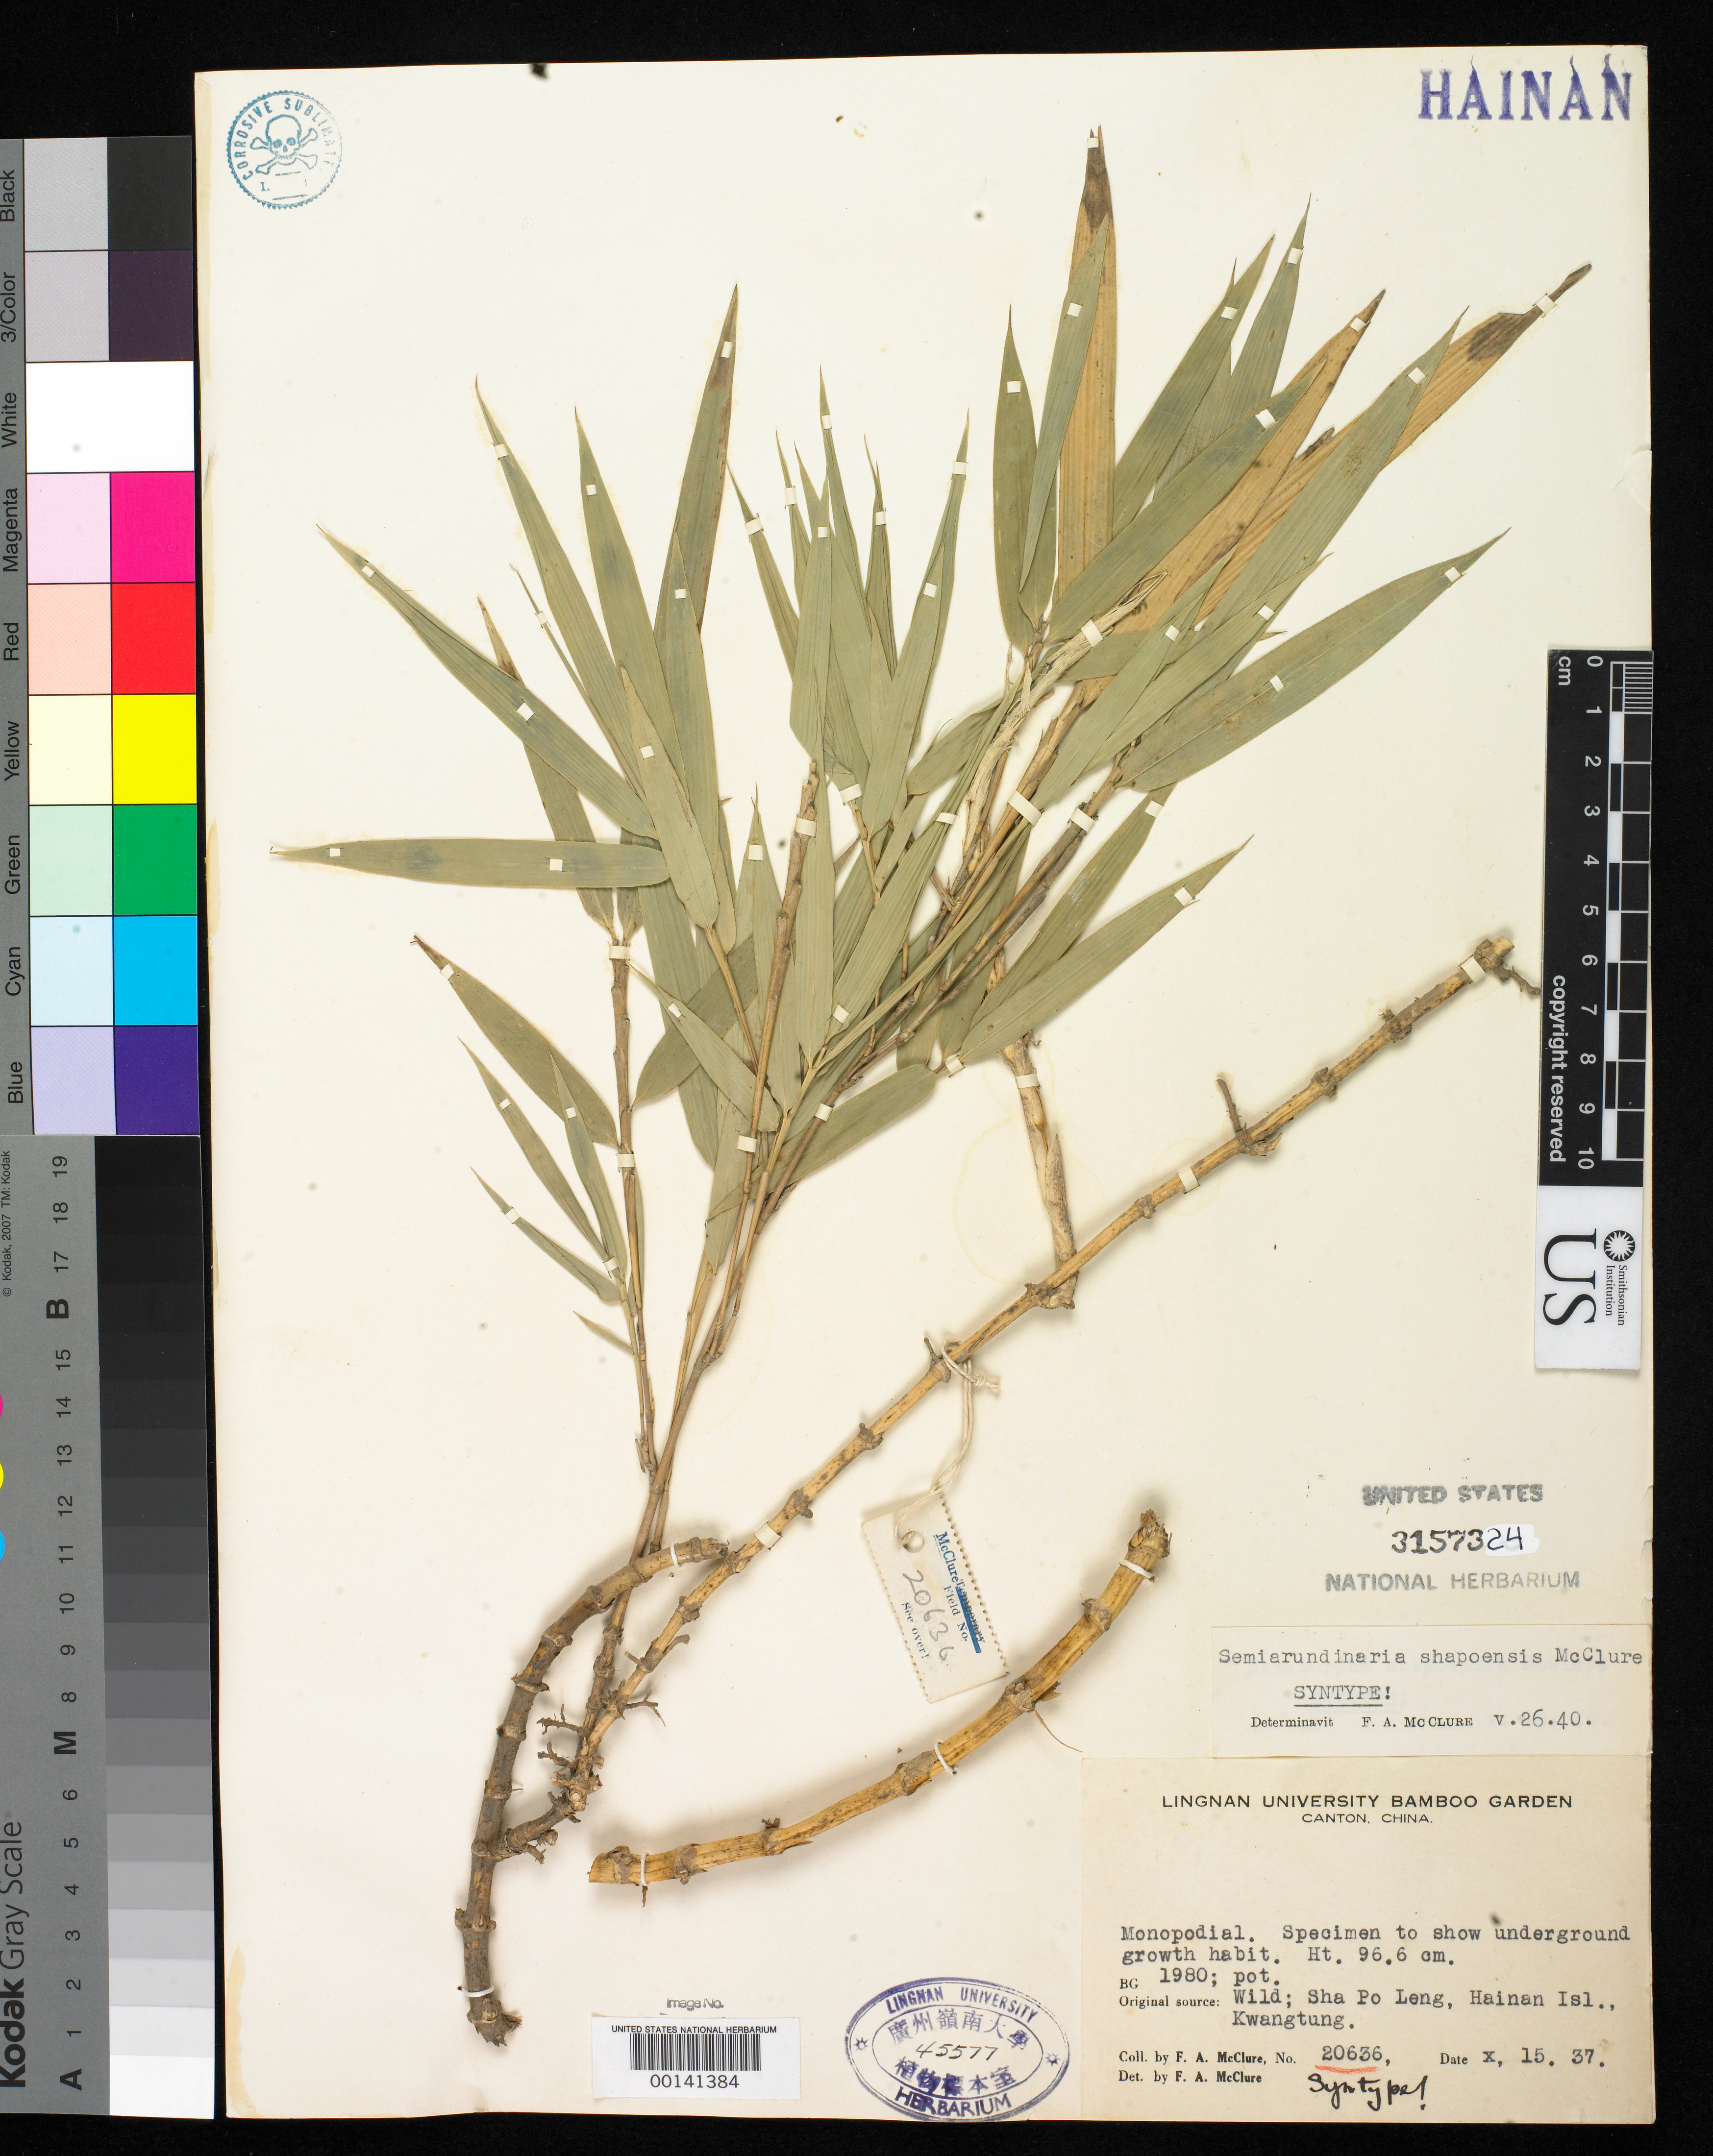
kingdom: Plantae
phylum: Tracheophyta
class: Liliopsida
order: Poales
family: Poaceae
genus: Semiarundinaria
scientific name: Semiarundinaria shapoensis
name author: McClure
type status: Syntype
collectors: F. A. McClure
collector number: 20636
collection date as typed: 24 Apr 1929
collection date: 1929-04-24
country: China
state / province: Hainan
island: Hainan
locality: Tan Dist., Sha Po Ling.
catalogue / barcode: US 3157324